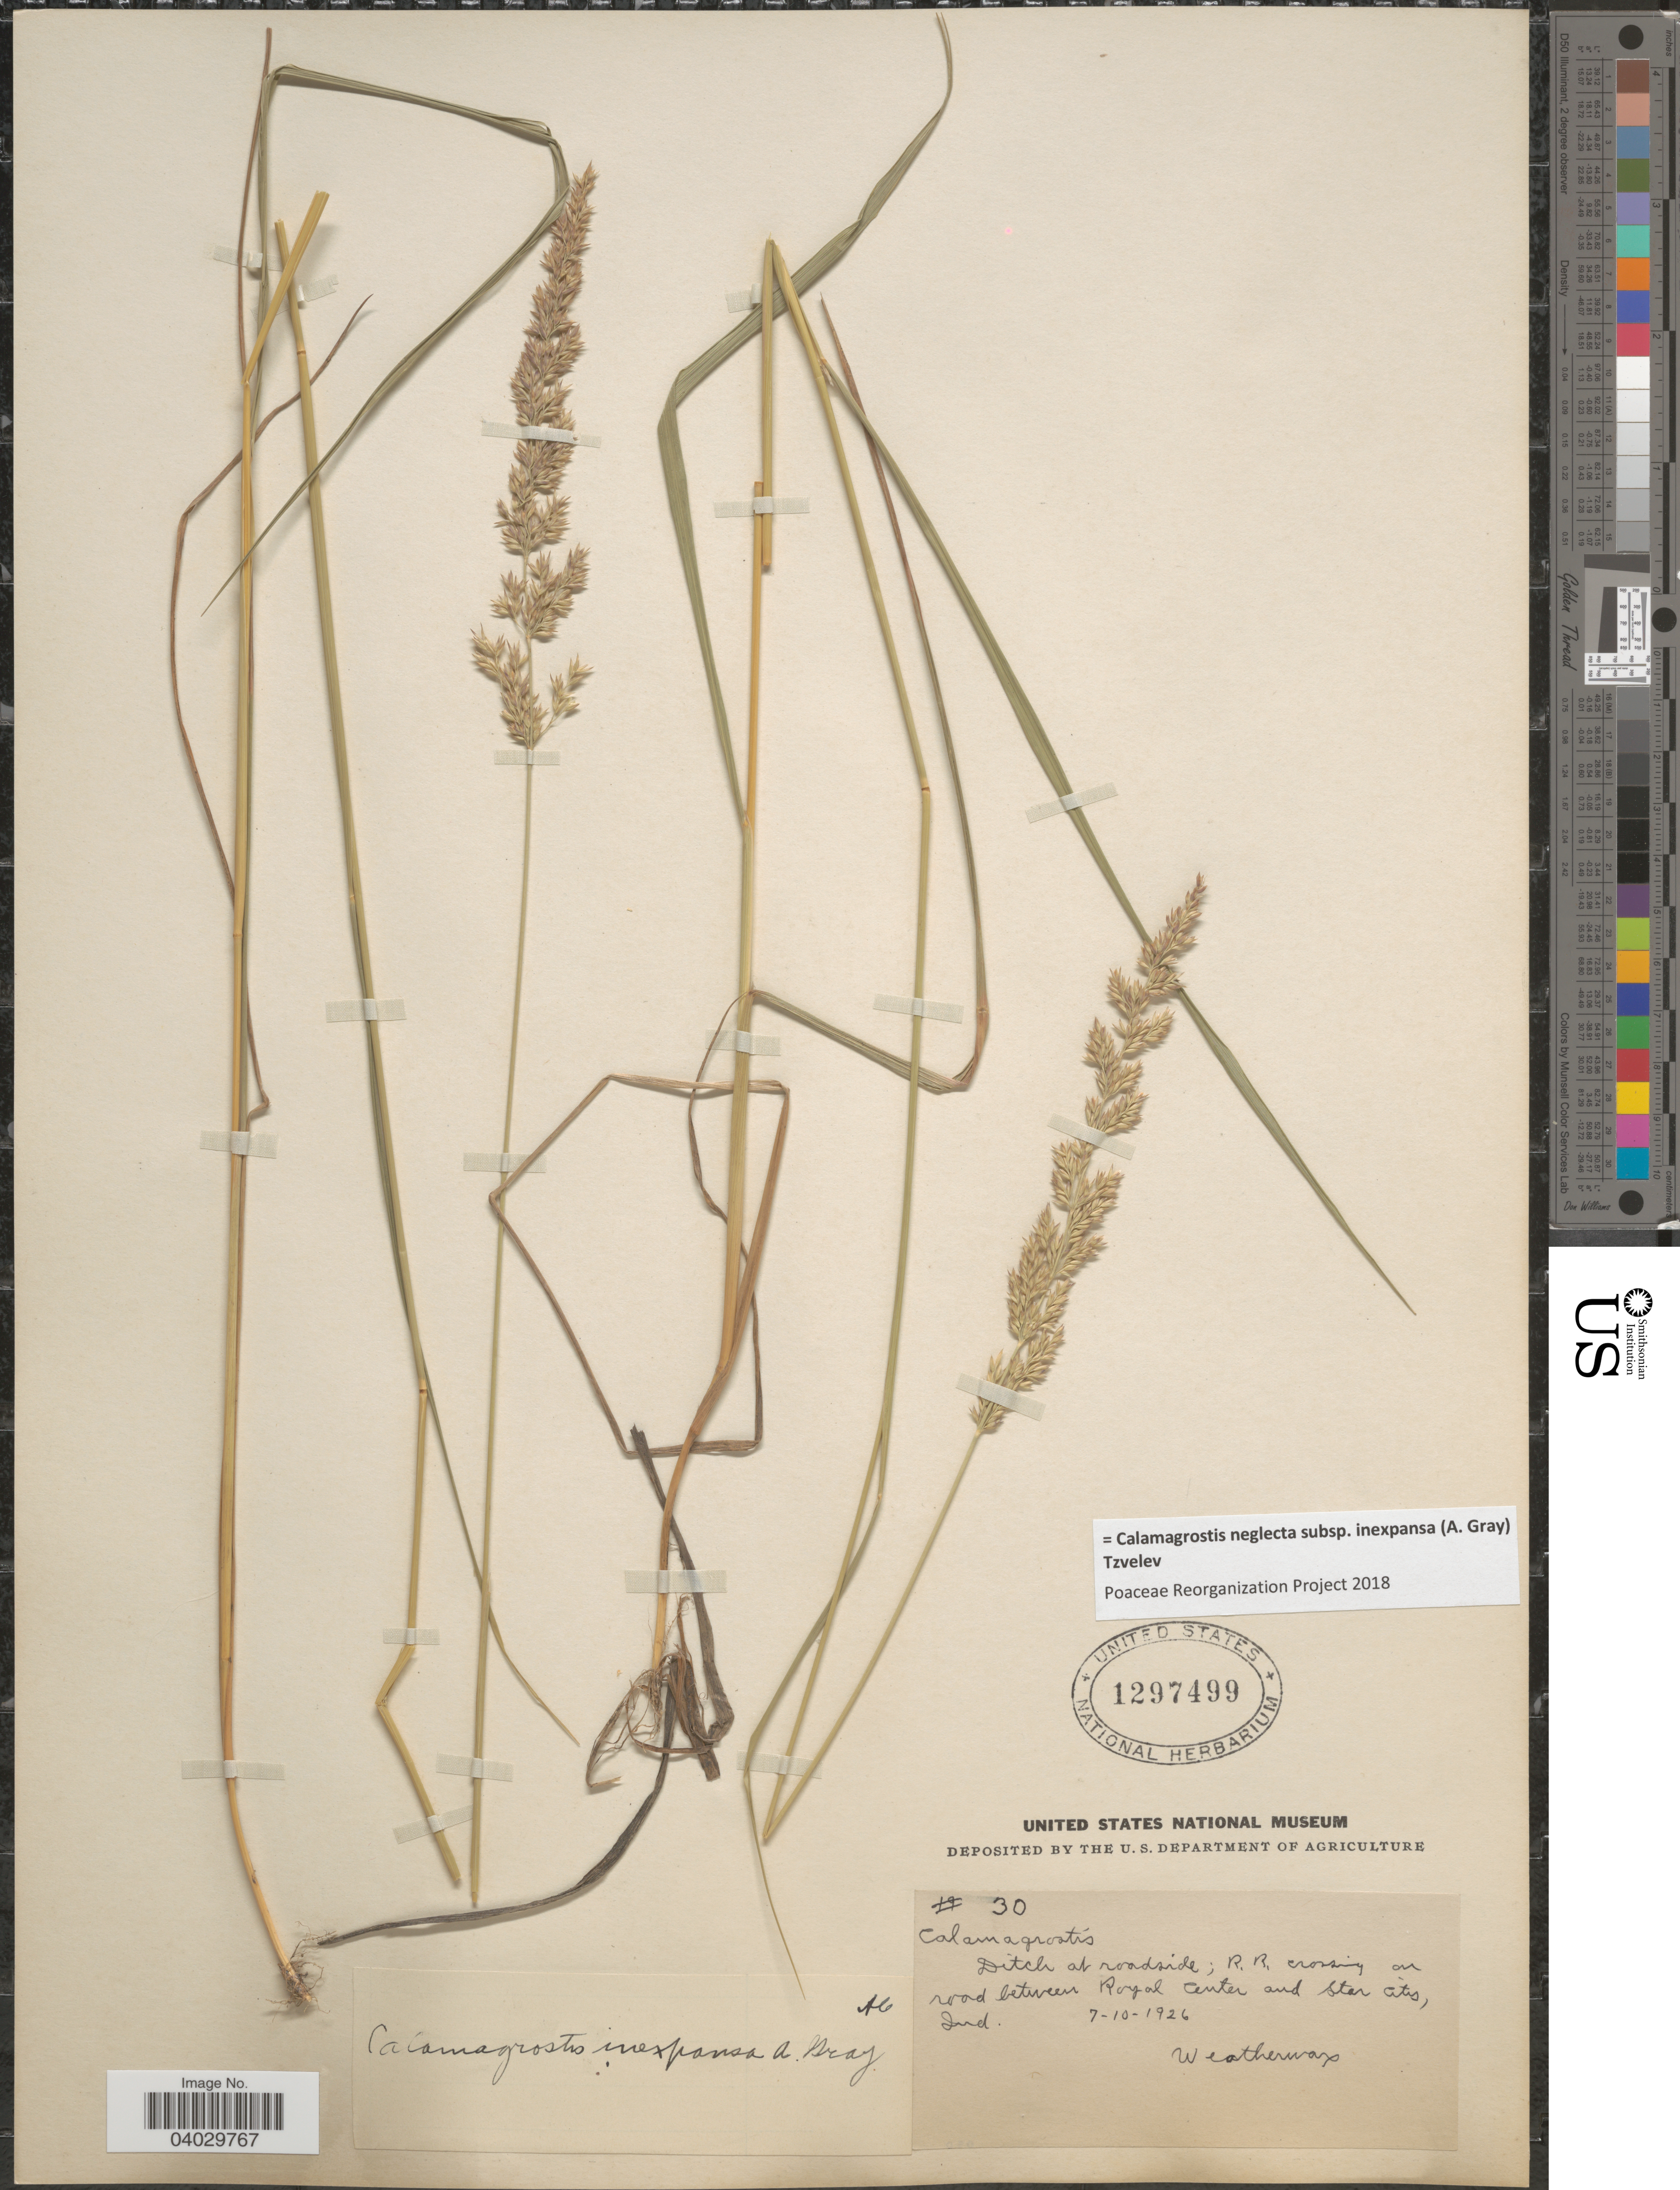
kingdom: Plantae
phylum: Tracheophyta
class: Liliopsida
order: Poales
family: Poaceae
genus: Calamagrostis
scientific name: Calamagrostis neglecta subsp. inexpansa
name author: (A. Gray) Tzvelev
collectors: -. Weatherwax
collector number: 30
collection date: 1926-07-10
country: United States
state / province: Indiana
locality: R.R. crossing on road between Royal Center and Star City.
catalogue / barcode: US 1297499